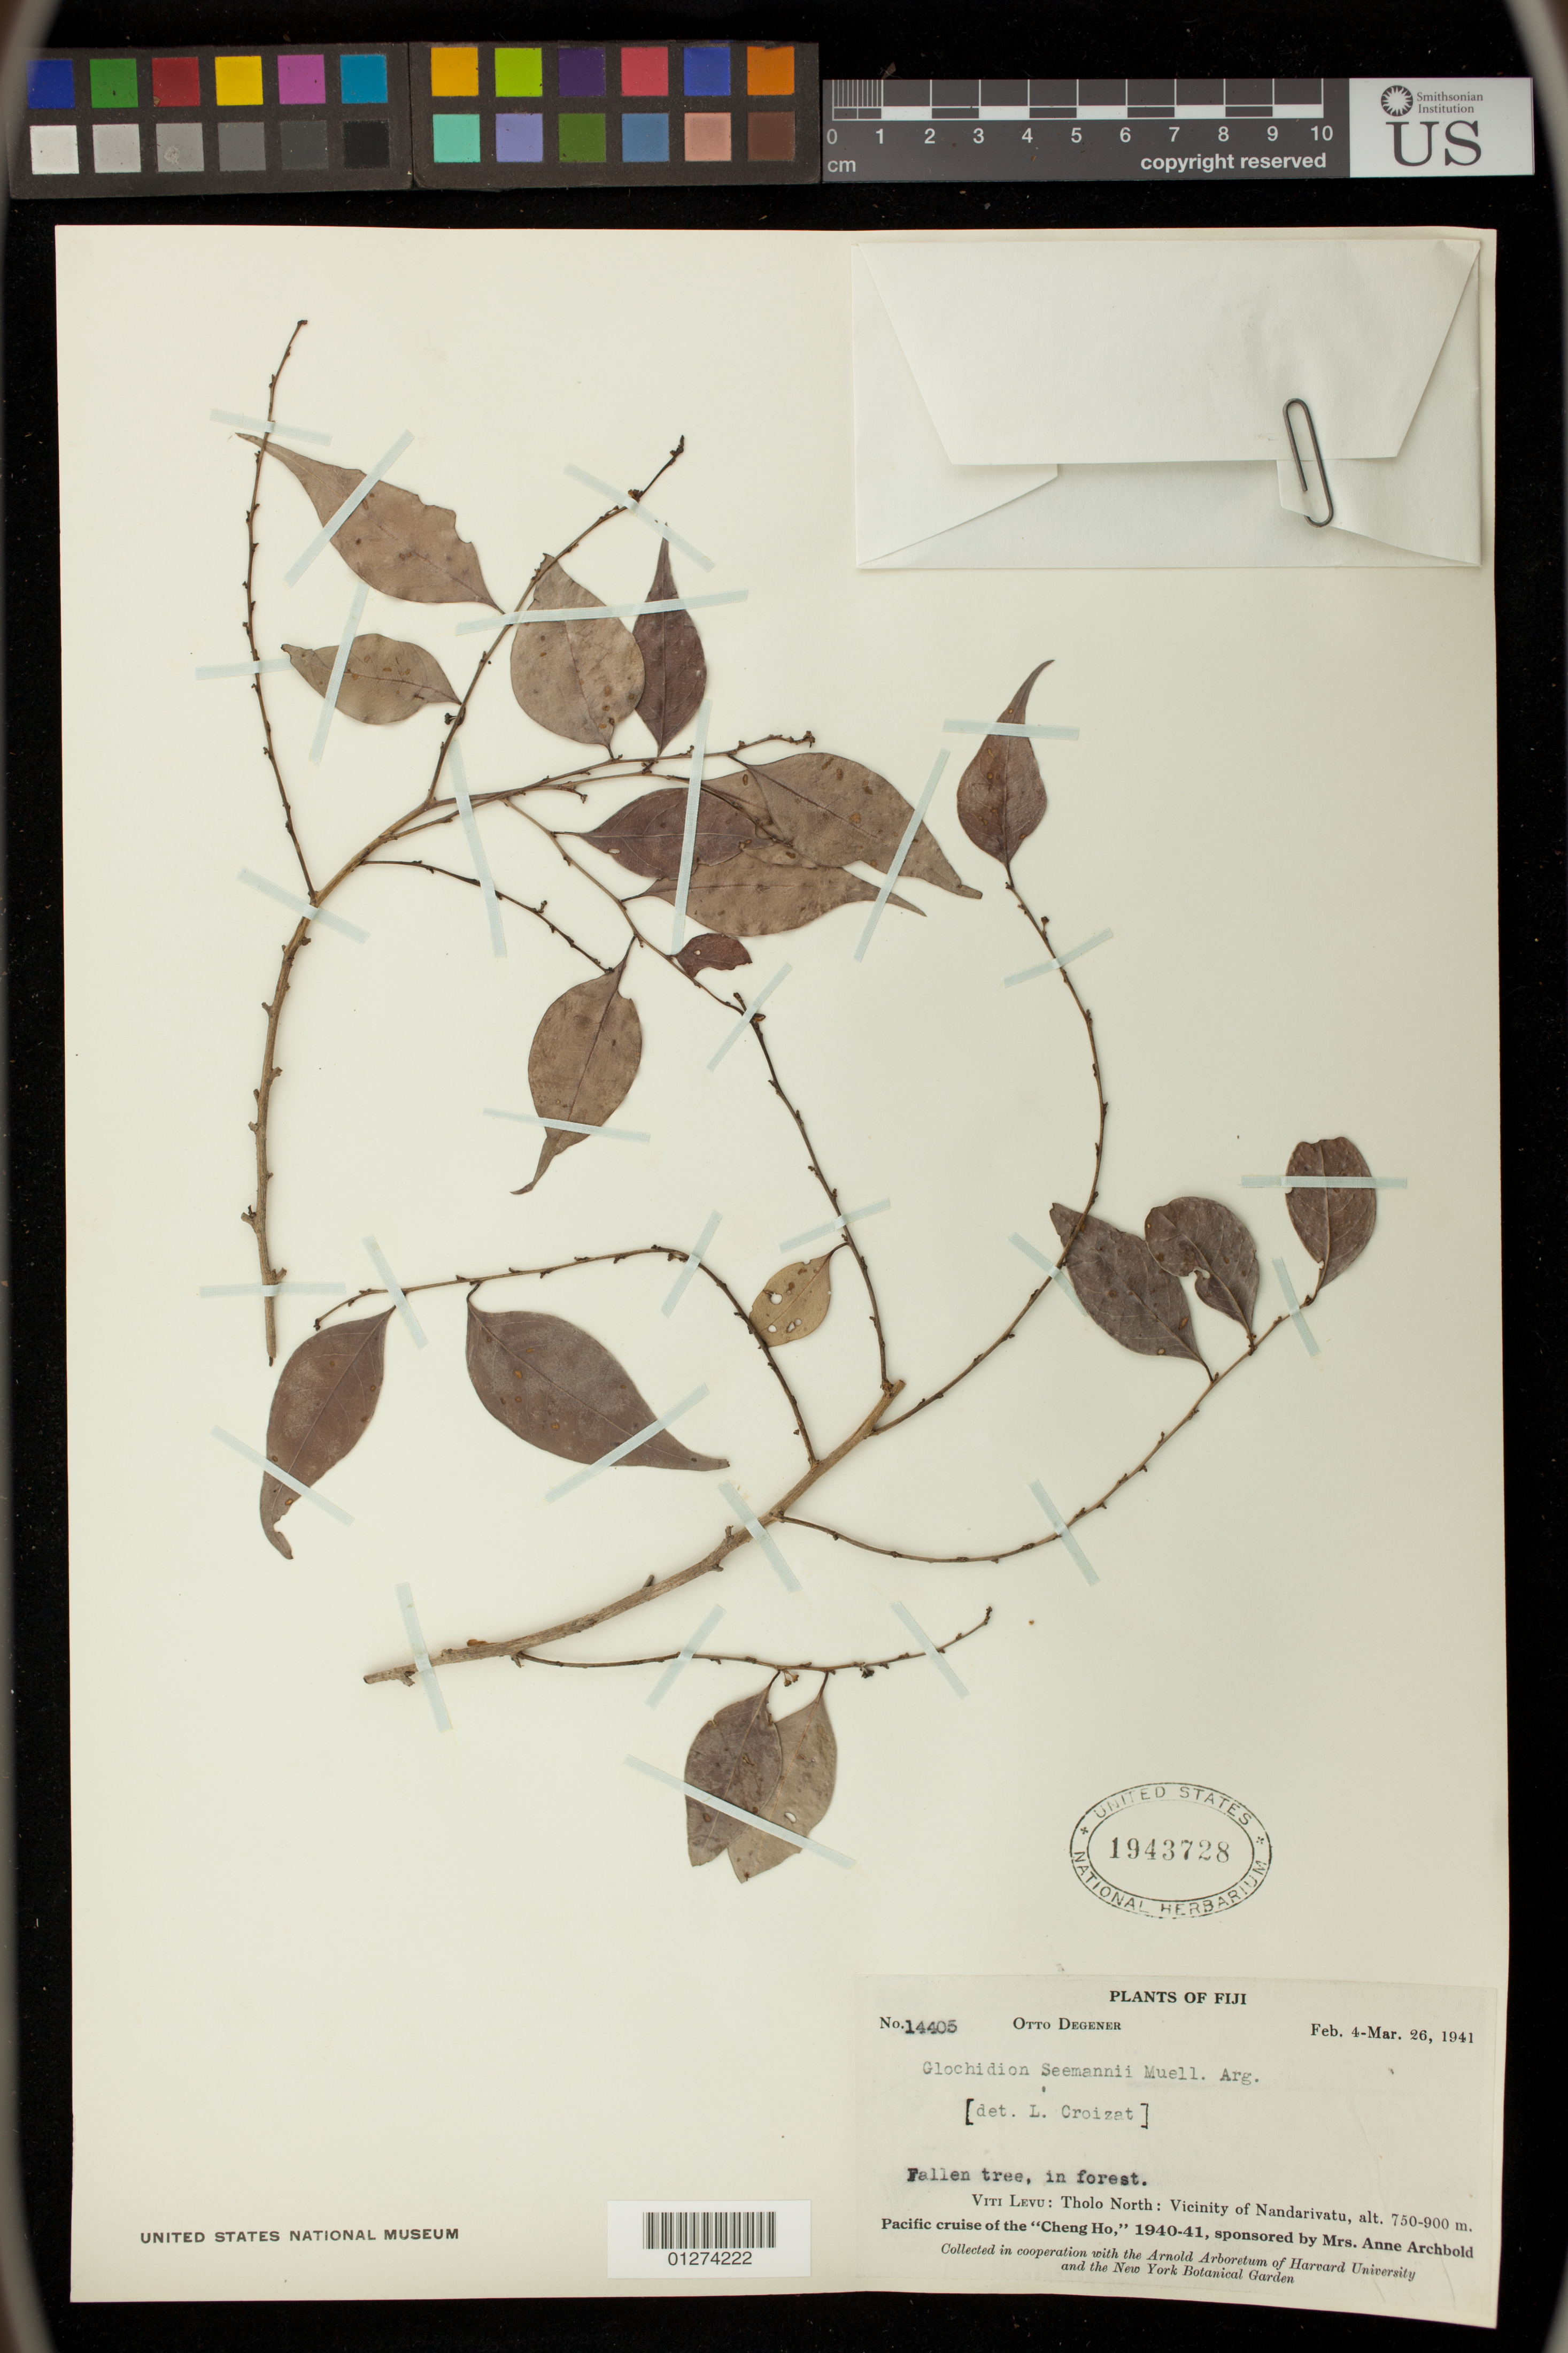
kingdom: Plantae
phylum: Tracheophyta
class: Magnoliopsida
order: Malpighiales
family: Phyllanthaceae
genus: Phyllanthus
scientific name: Phyllanthus seemannii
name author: (Müll. Arg.) Müll. Arg.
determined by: Wagner, W. L., (BOT), Smithsonian Institution - National Museum of Natural History (UNITED STATES)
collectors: O. Degener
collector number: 14405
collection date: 1941-02-04/1941-03-26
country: Fiji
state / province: Western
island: Viti Levu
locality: Tholo North: Vicinity of Nandarivatu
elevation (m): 750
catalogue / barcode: US 1943728